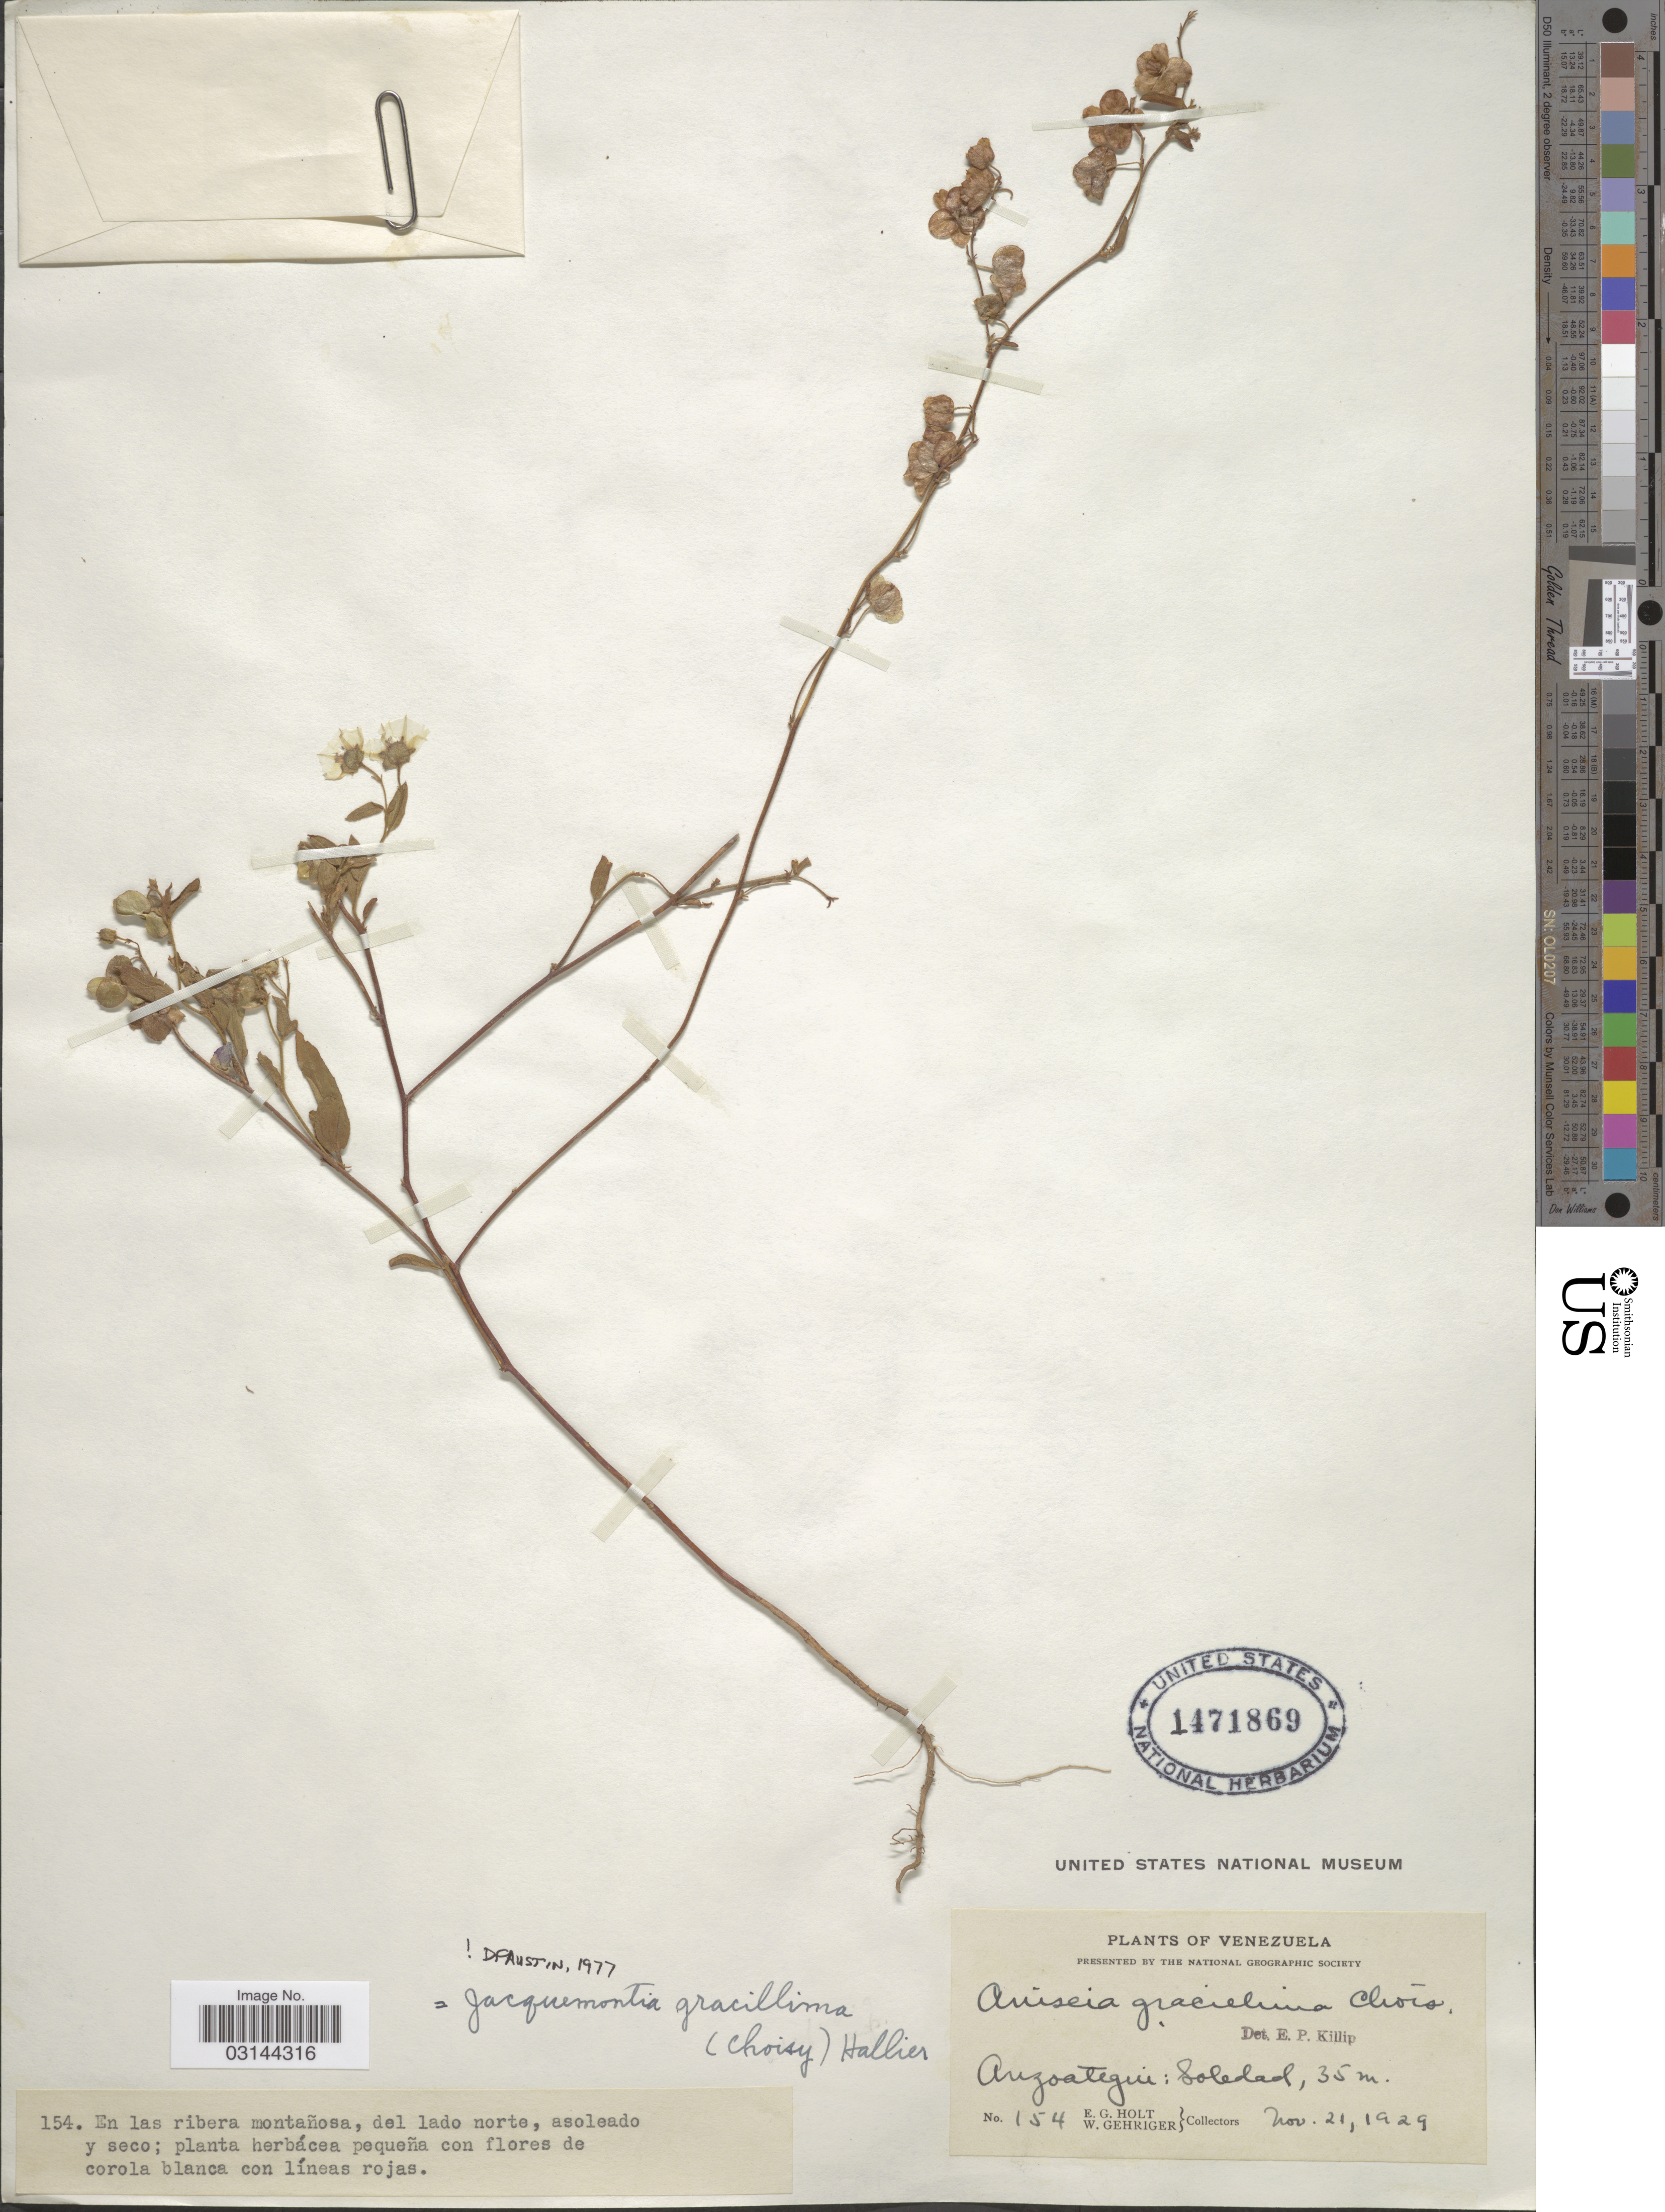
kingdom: Plantae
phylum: Tracheophyta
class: Magnoliopsida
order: Solanales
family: Convolvulaceae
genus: Jacquemontia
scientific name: Jacquemontia gracillima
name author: (Choisy) Hallier f.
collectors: E. G. Holt & W. Gehriger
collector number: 154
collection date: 1929-11-21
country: Venezuela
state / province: Anzoategui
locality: Soledad.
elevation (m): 35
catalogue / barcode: US 1471869